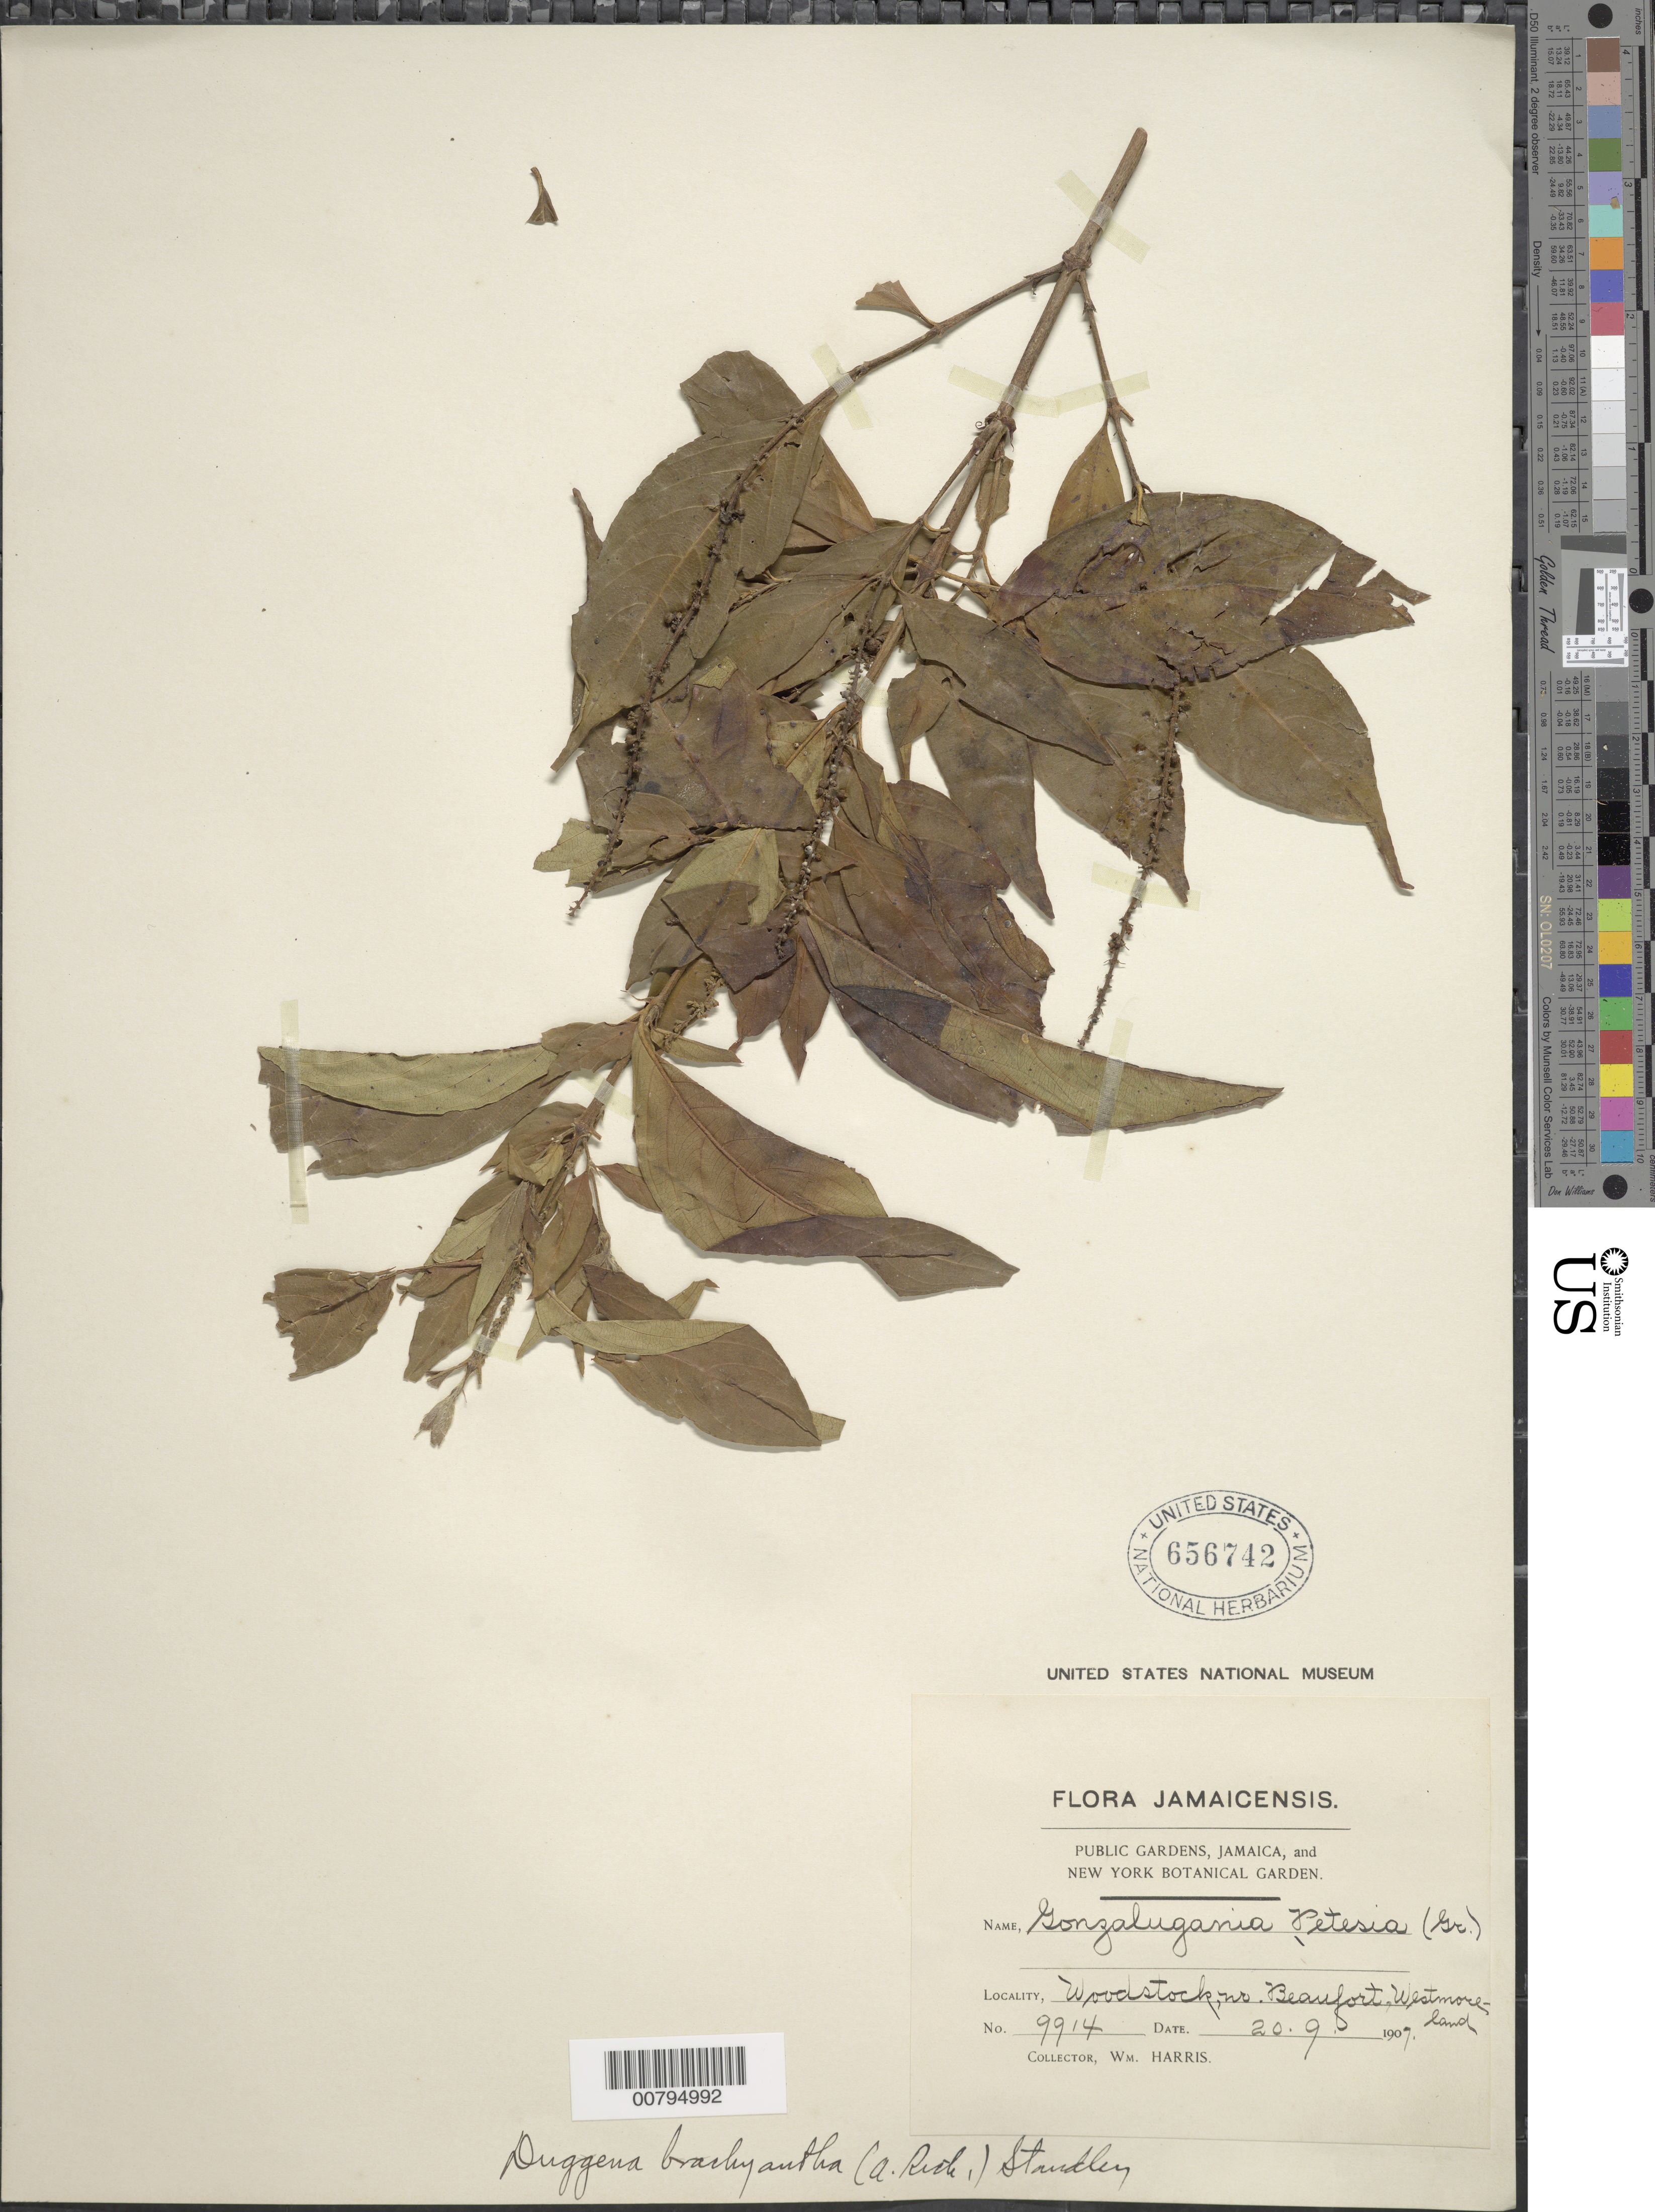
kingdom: Plantae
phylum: Tracheophyta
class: Magnoliopsida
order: Gentianales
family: Rubiaceae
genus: Gonzalagunia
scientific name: Gonzalagunia brachyantha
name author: (A. Rich.) Urb.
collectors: W. H. Harris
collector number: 9914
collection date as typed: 20 Sep 1907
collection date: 1907-09-20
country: Jamaica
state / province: Westmoreland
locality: Woodstock, near Beaufort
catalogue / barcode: US 656742